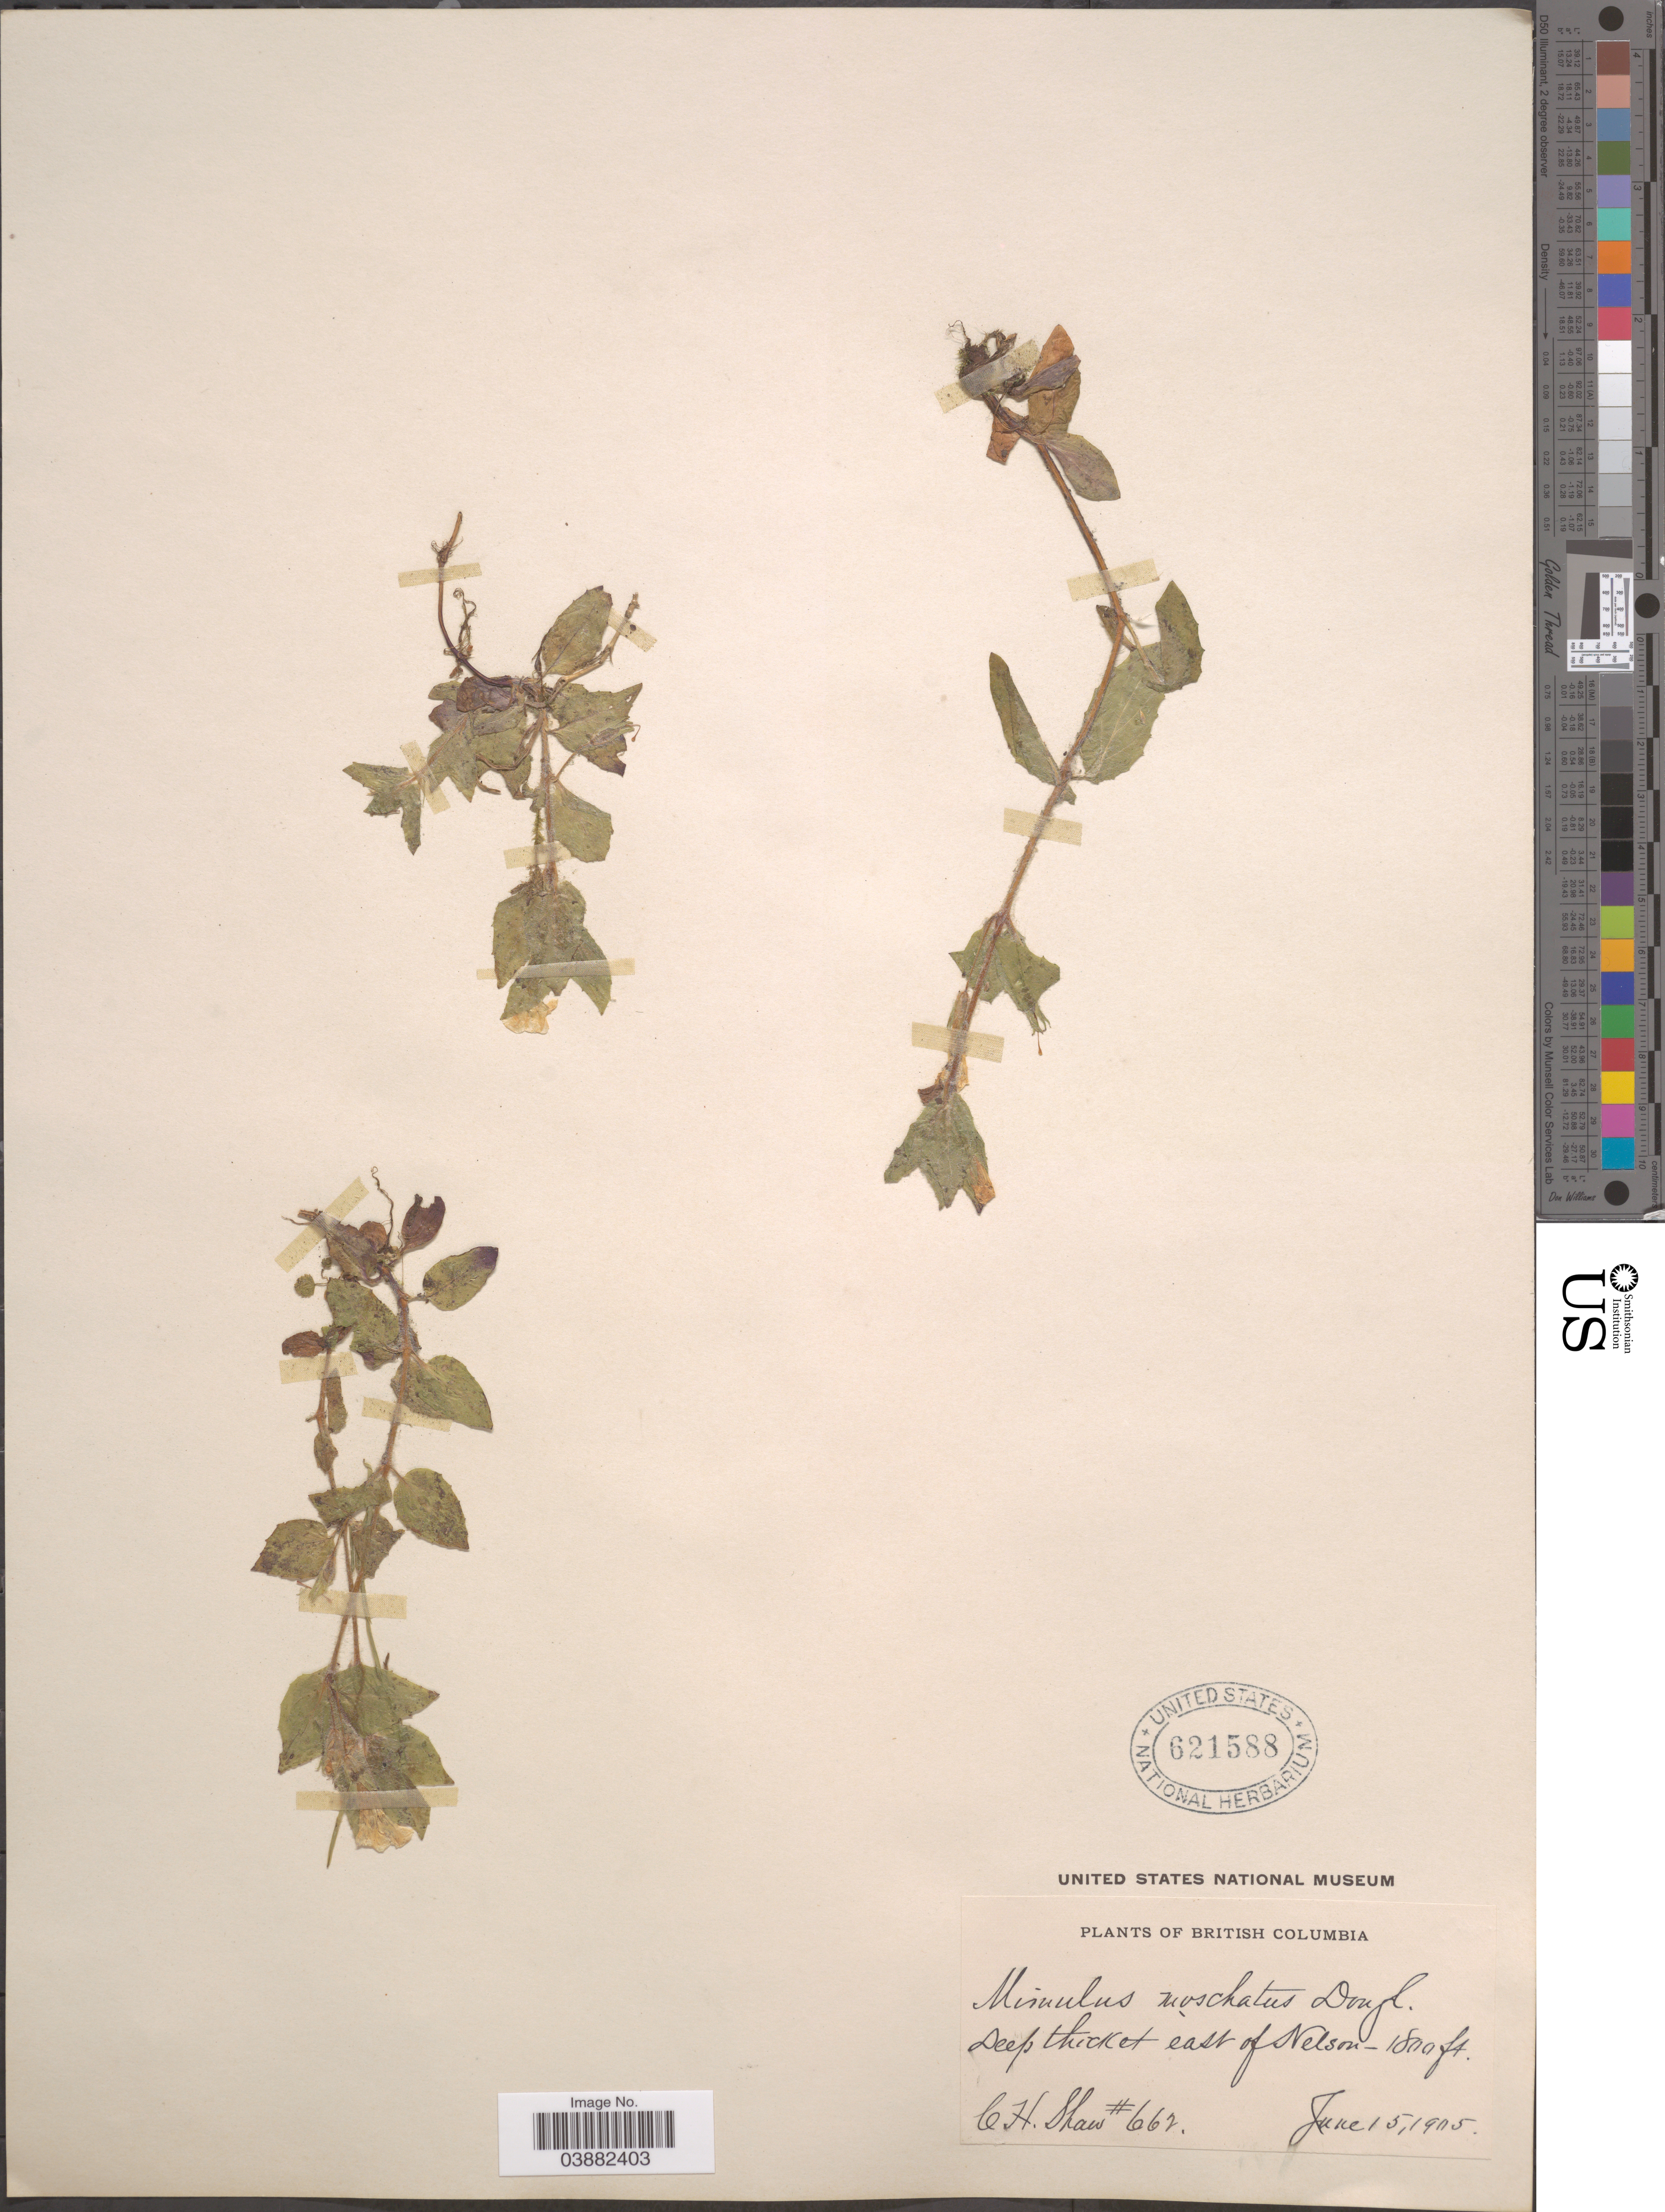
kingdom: Plantae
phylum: Tracheophyta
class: Magnoliopsida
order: Lamiales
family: Phrymaceae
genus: Mimulus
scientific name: Mimulus moschatus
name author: Douglas ex Lindl.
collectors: C. H. Shaw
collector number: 662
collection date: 1905-06-15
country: Canada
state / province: British Columbia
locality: Deep thicket east of Nelson.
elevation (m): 549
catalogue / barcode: US 621588